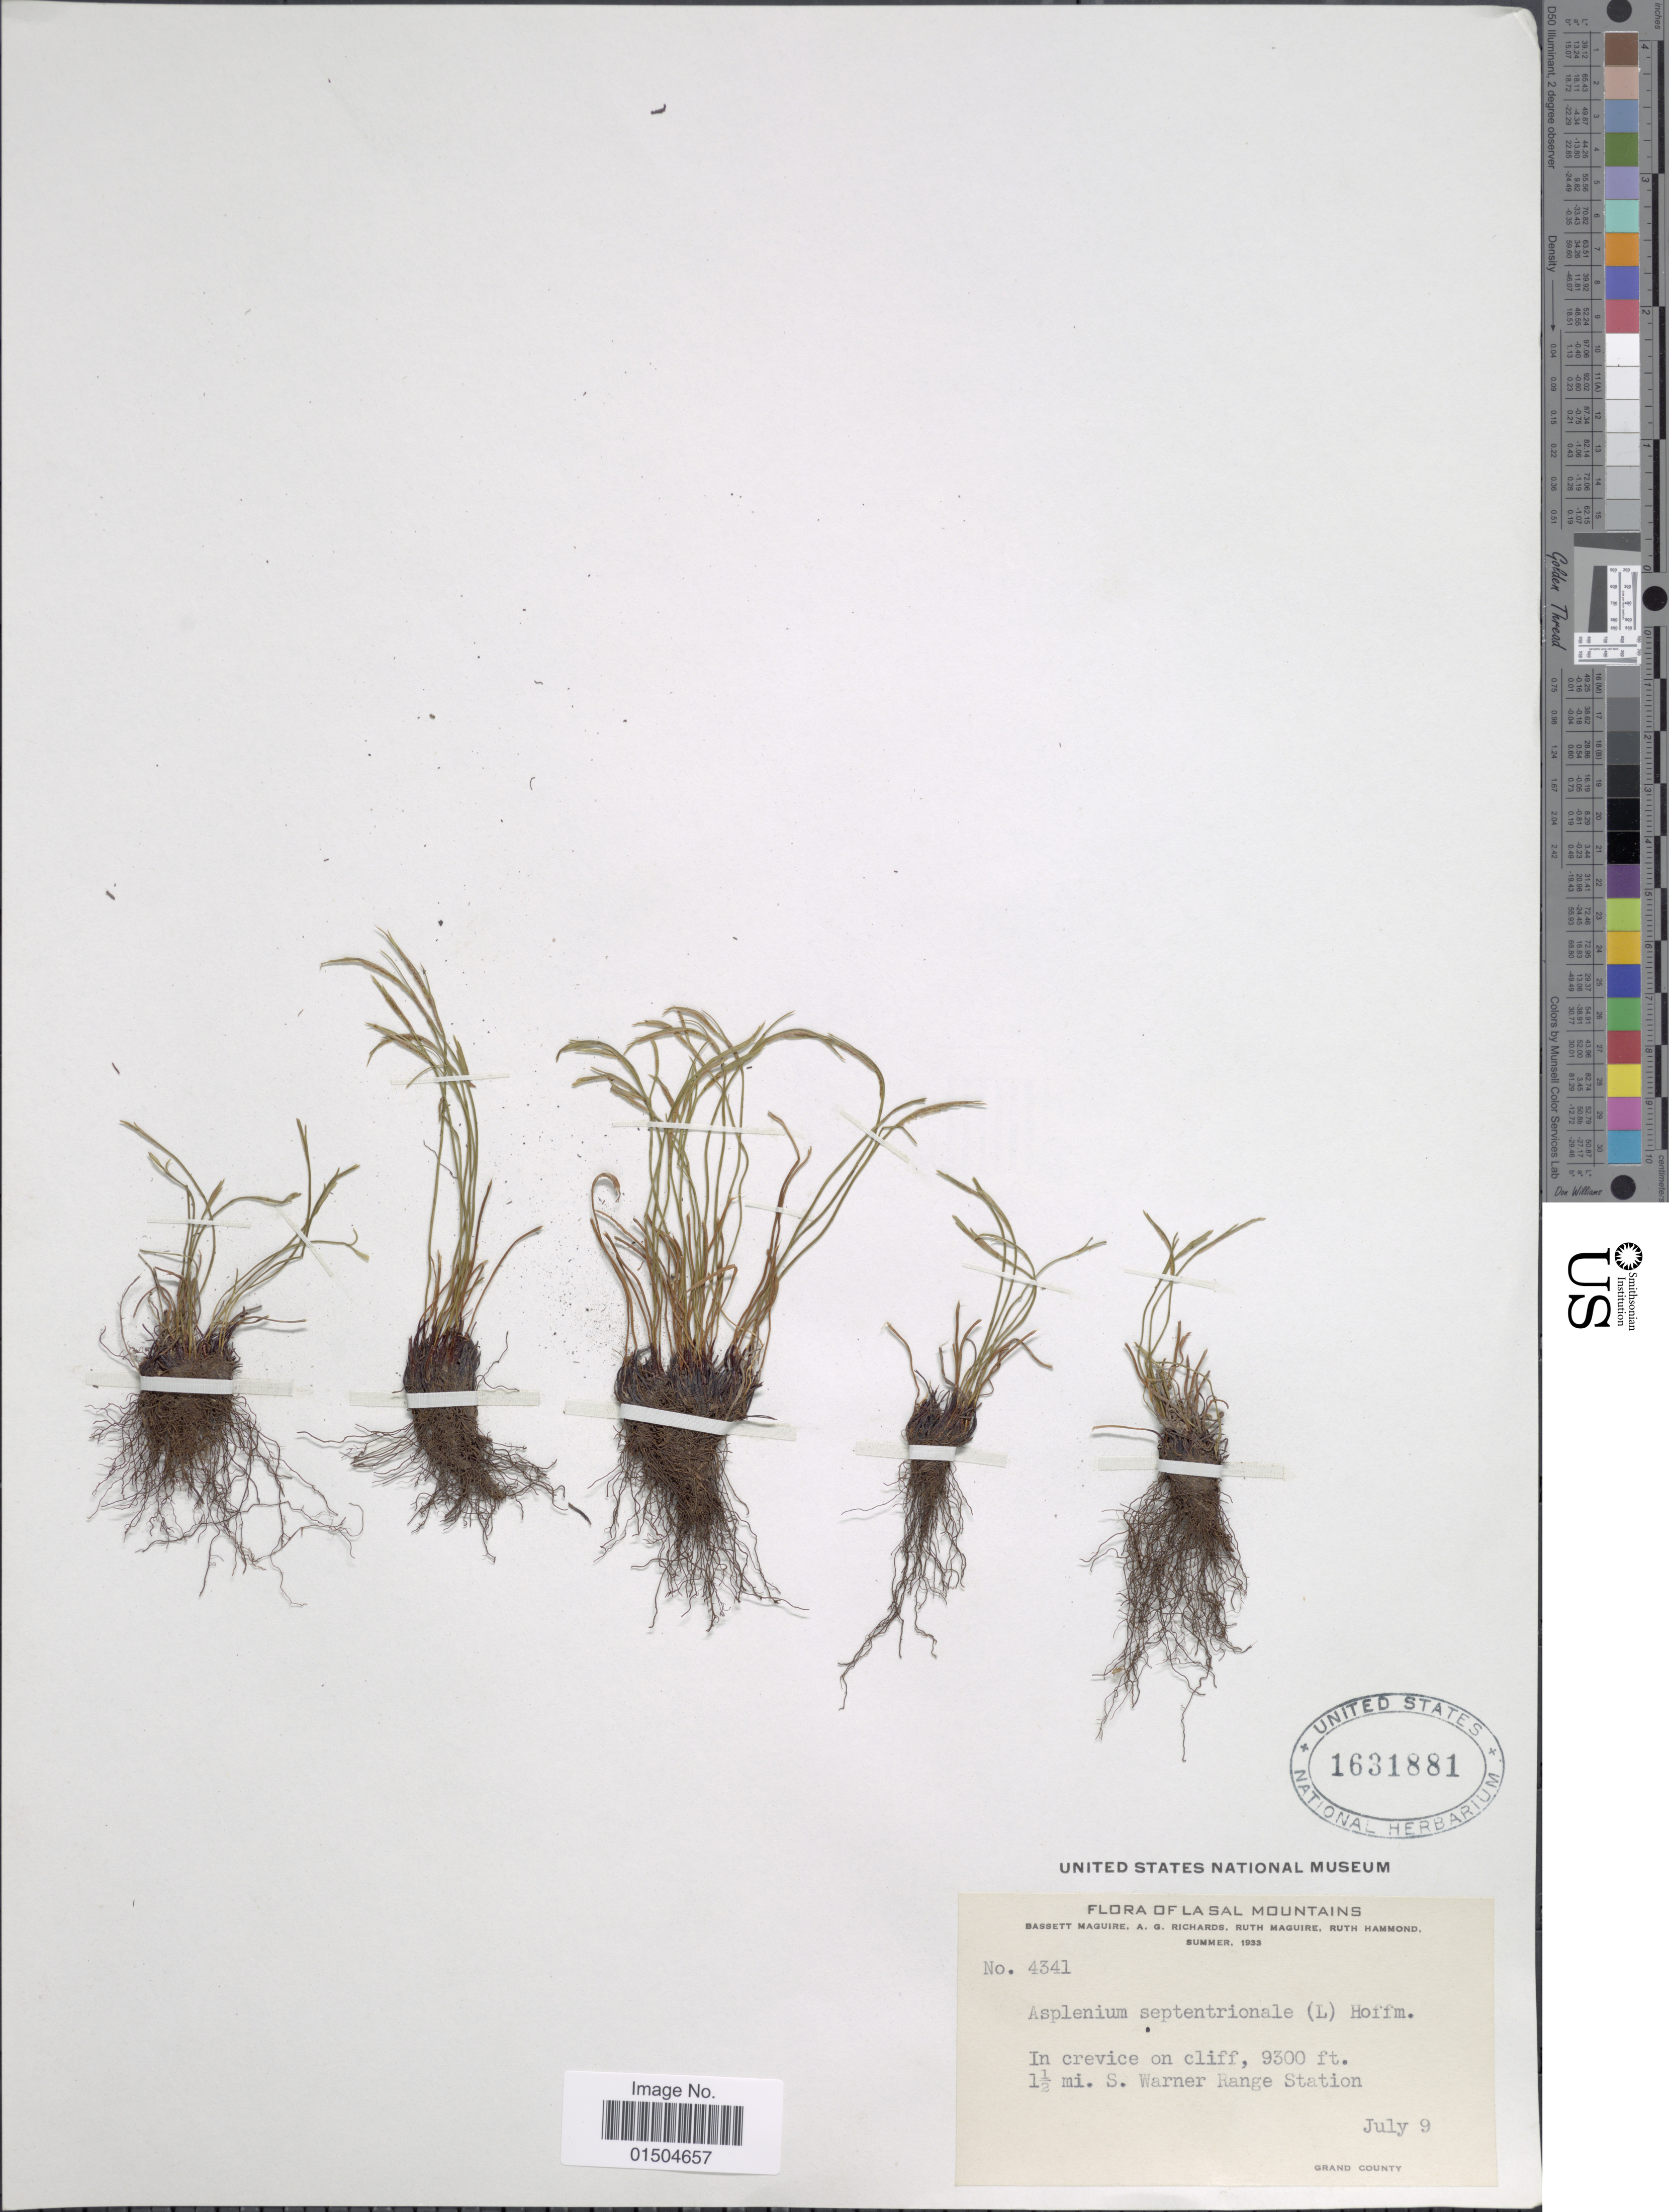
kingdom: Plantae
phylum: Tracheophyta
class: Polypodiopsida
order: Polypodiales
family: Aspleniaceae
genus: Asplenium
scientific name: Asplenium septentrionale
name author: (L.) Hoffm.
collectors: B. Maguire, A. Richards, R. R. Maguire & R. Hammond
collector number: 4341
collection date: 1933-07-09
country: United States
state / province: Colorado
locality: La Sal Mountains. 1½ mi. S. Warner Range Station. Grand County.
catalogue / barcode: US 1631881